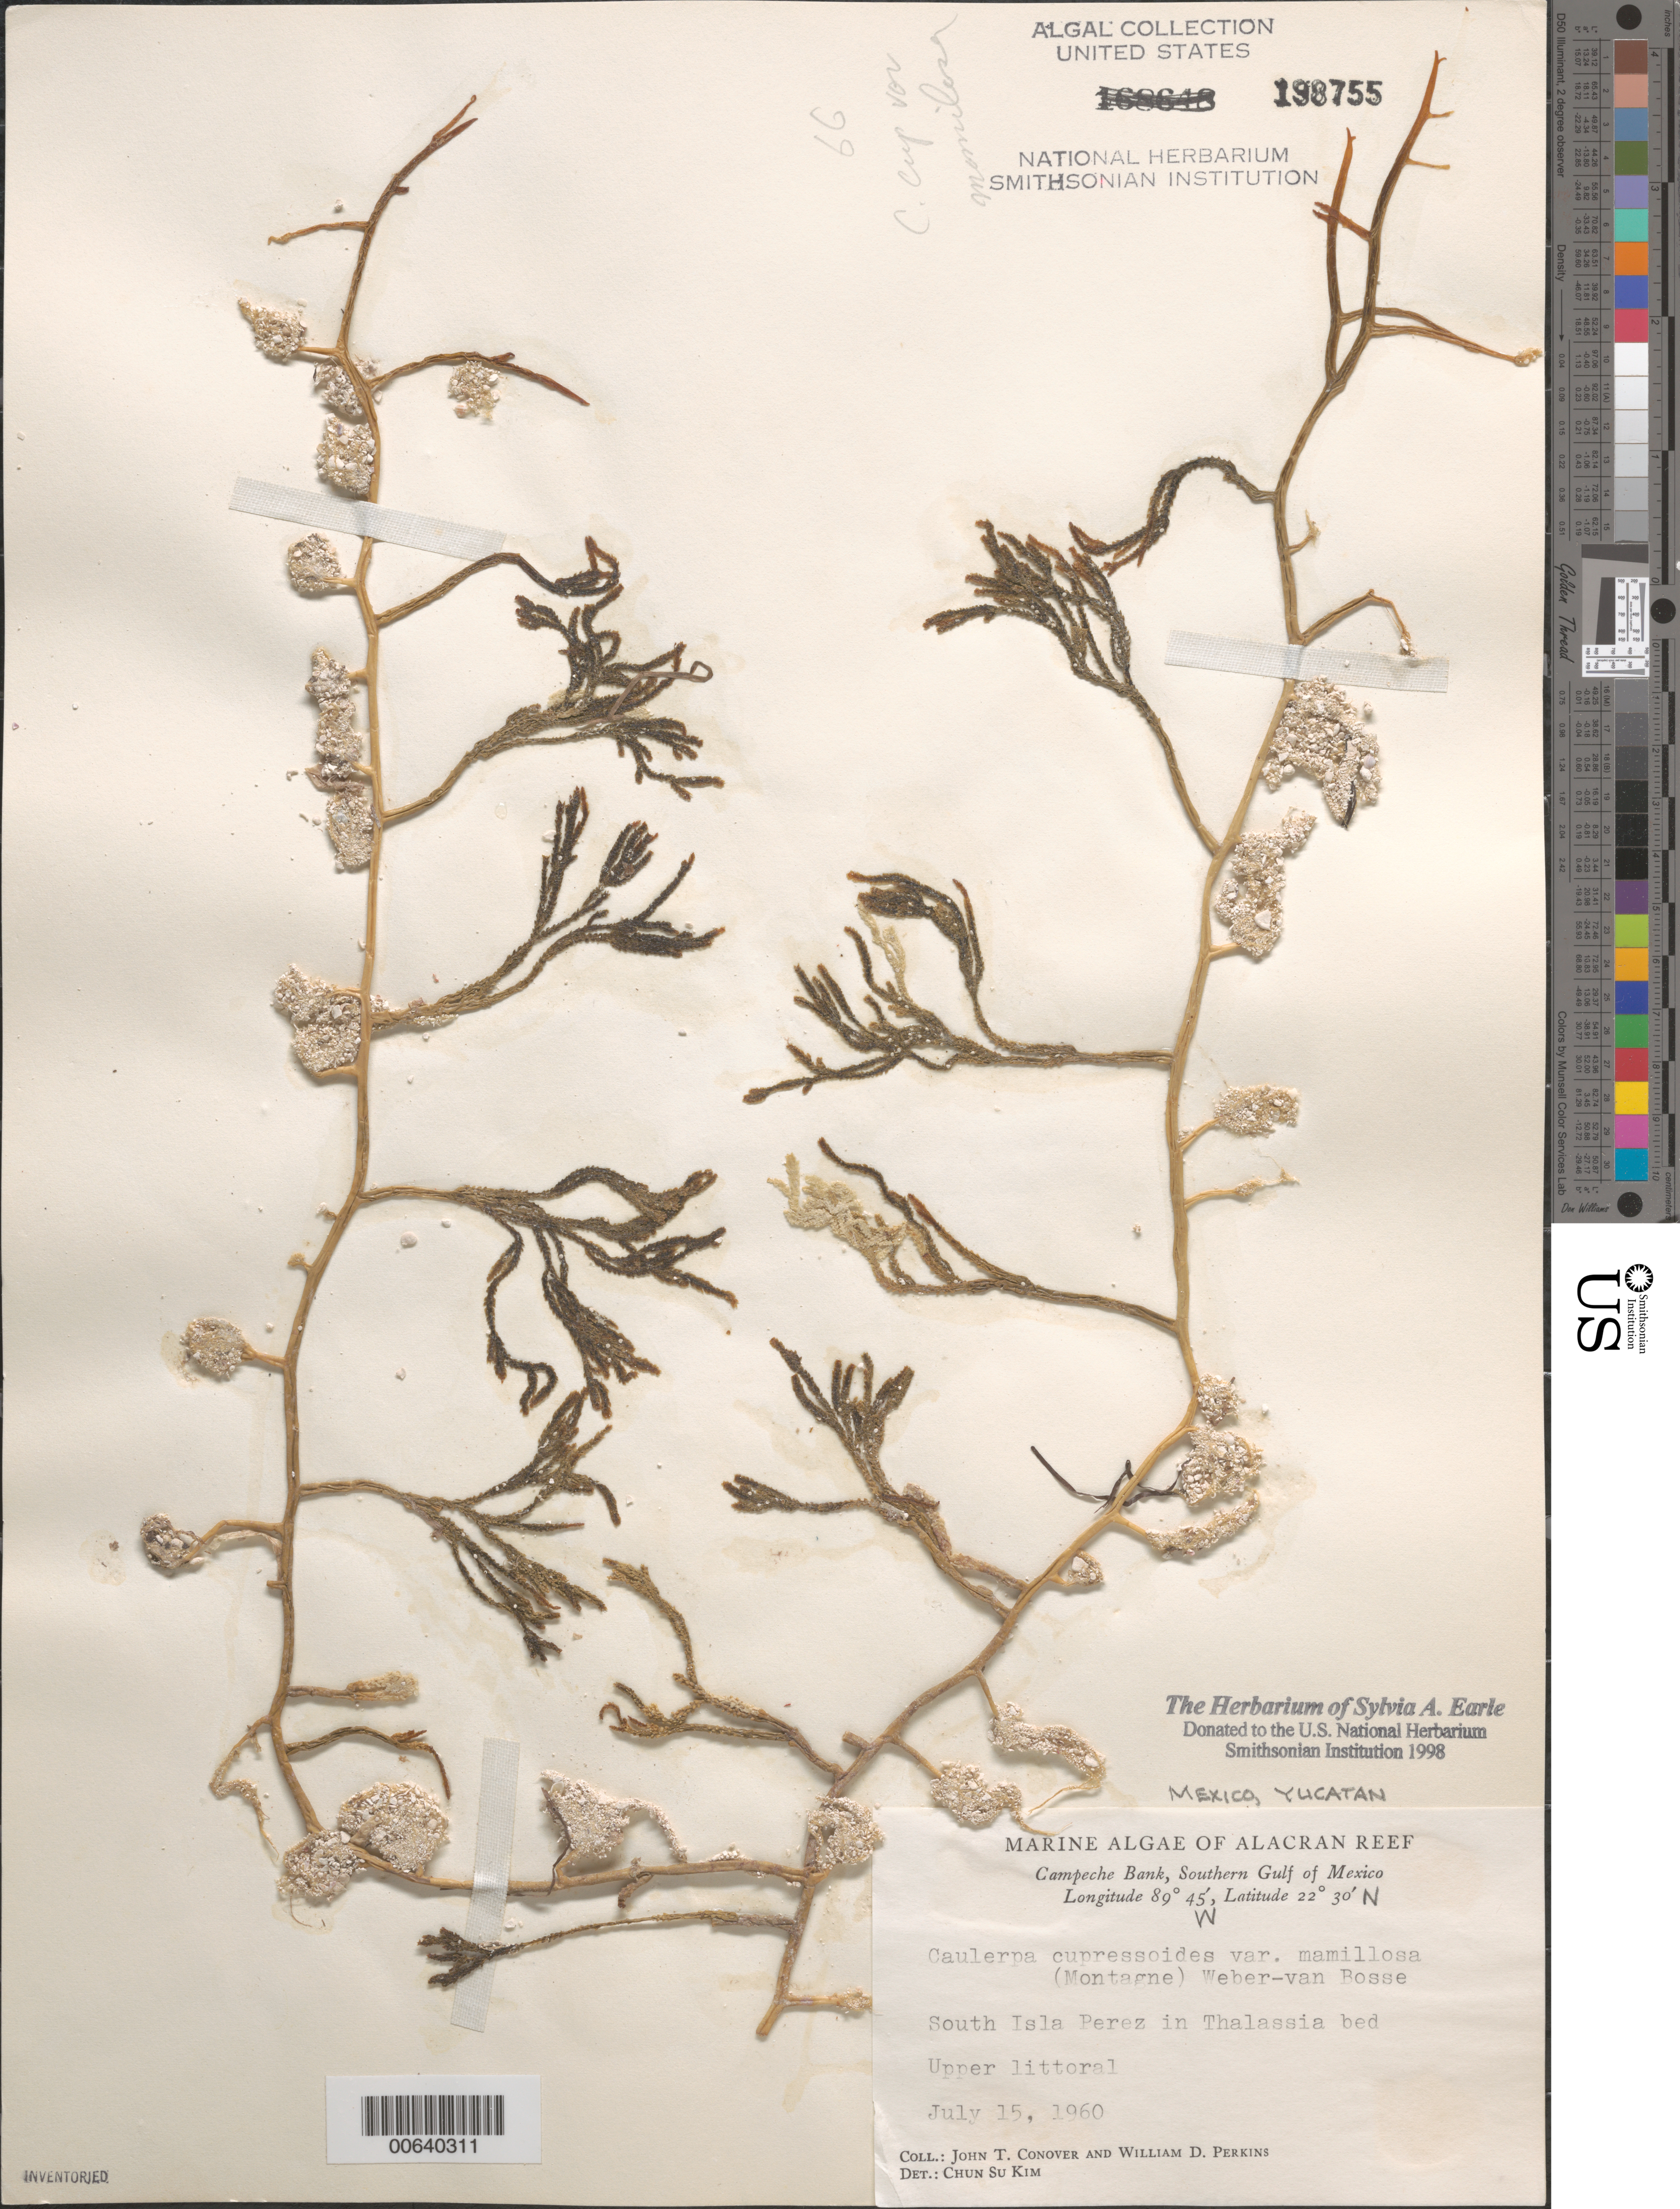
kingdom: Plantae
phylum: Chlorophyta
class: Ulvophyceae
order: Bryopsidales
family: Caulerpaceae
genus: Caulerpa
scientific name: Caulerpa cupressoides var. mamillosa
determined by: Kim, Chun Su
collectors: J. T. Conover & W. D. Perkins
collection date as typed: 15 Jul 1960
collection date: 1960-07-15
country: Mexico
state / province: Yucatán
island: Isla Perez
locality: Alacran Reef, Campeche Bank, southern Gulf of Mexico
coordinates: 22 30' N, 89 45' W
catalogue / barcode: US 198755